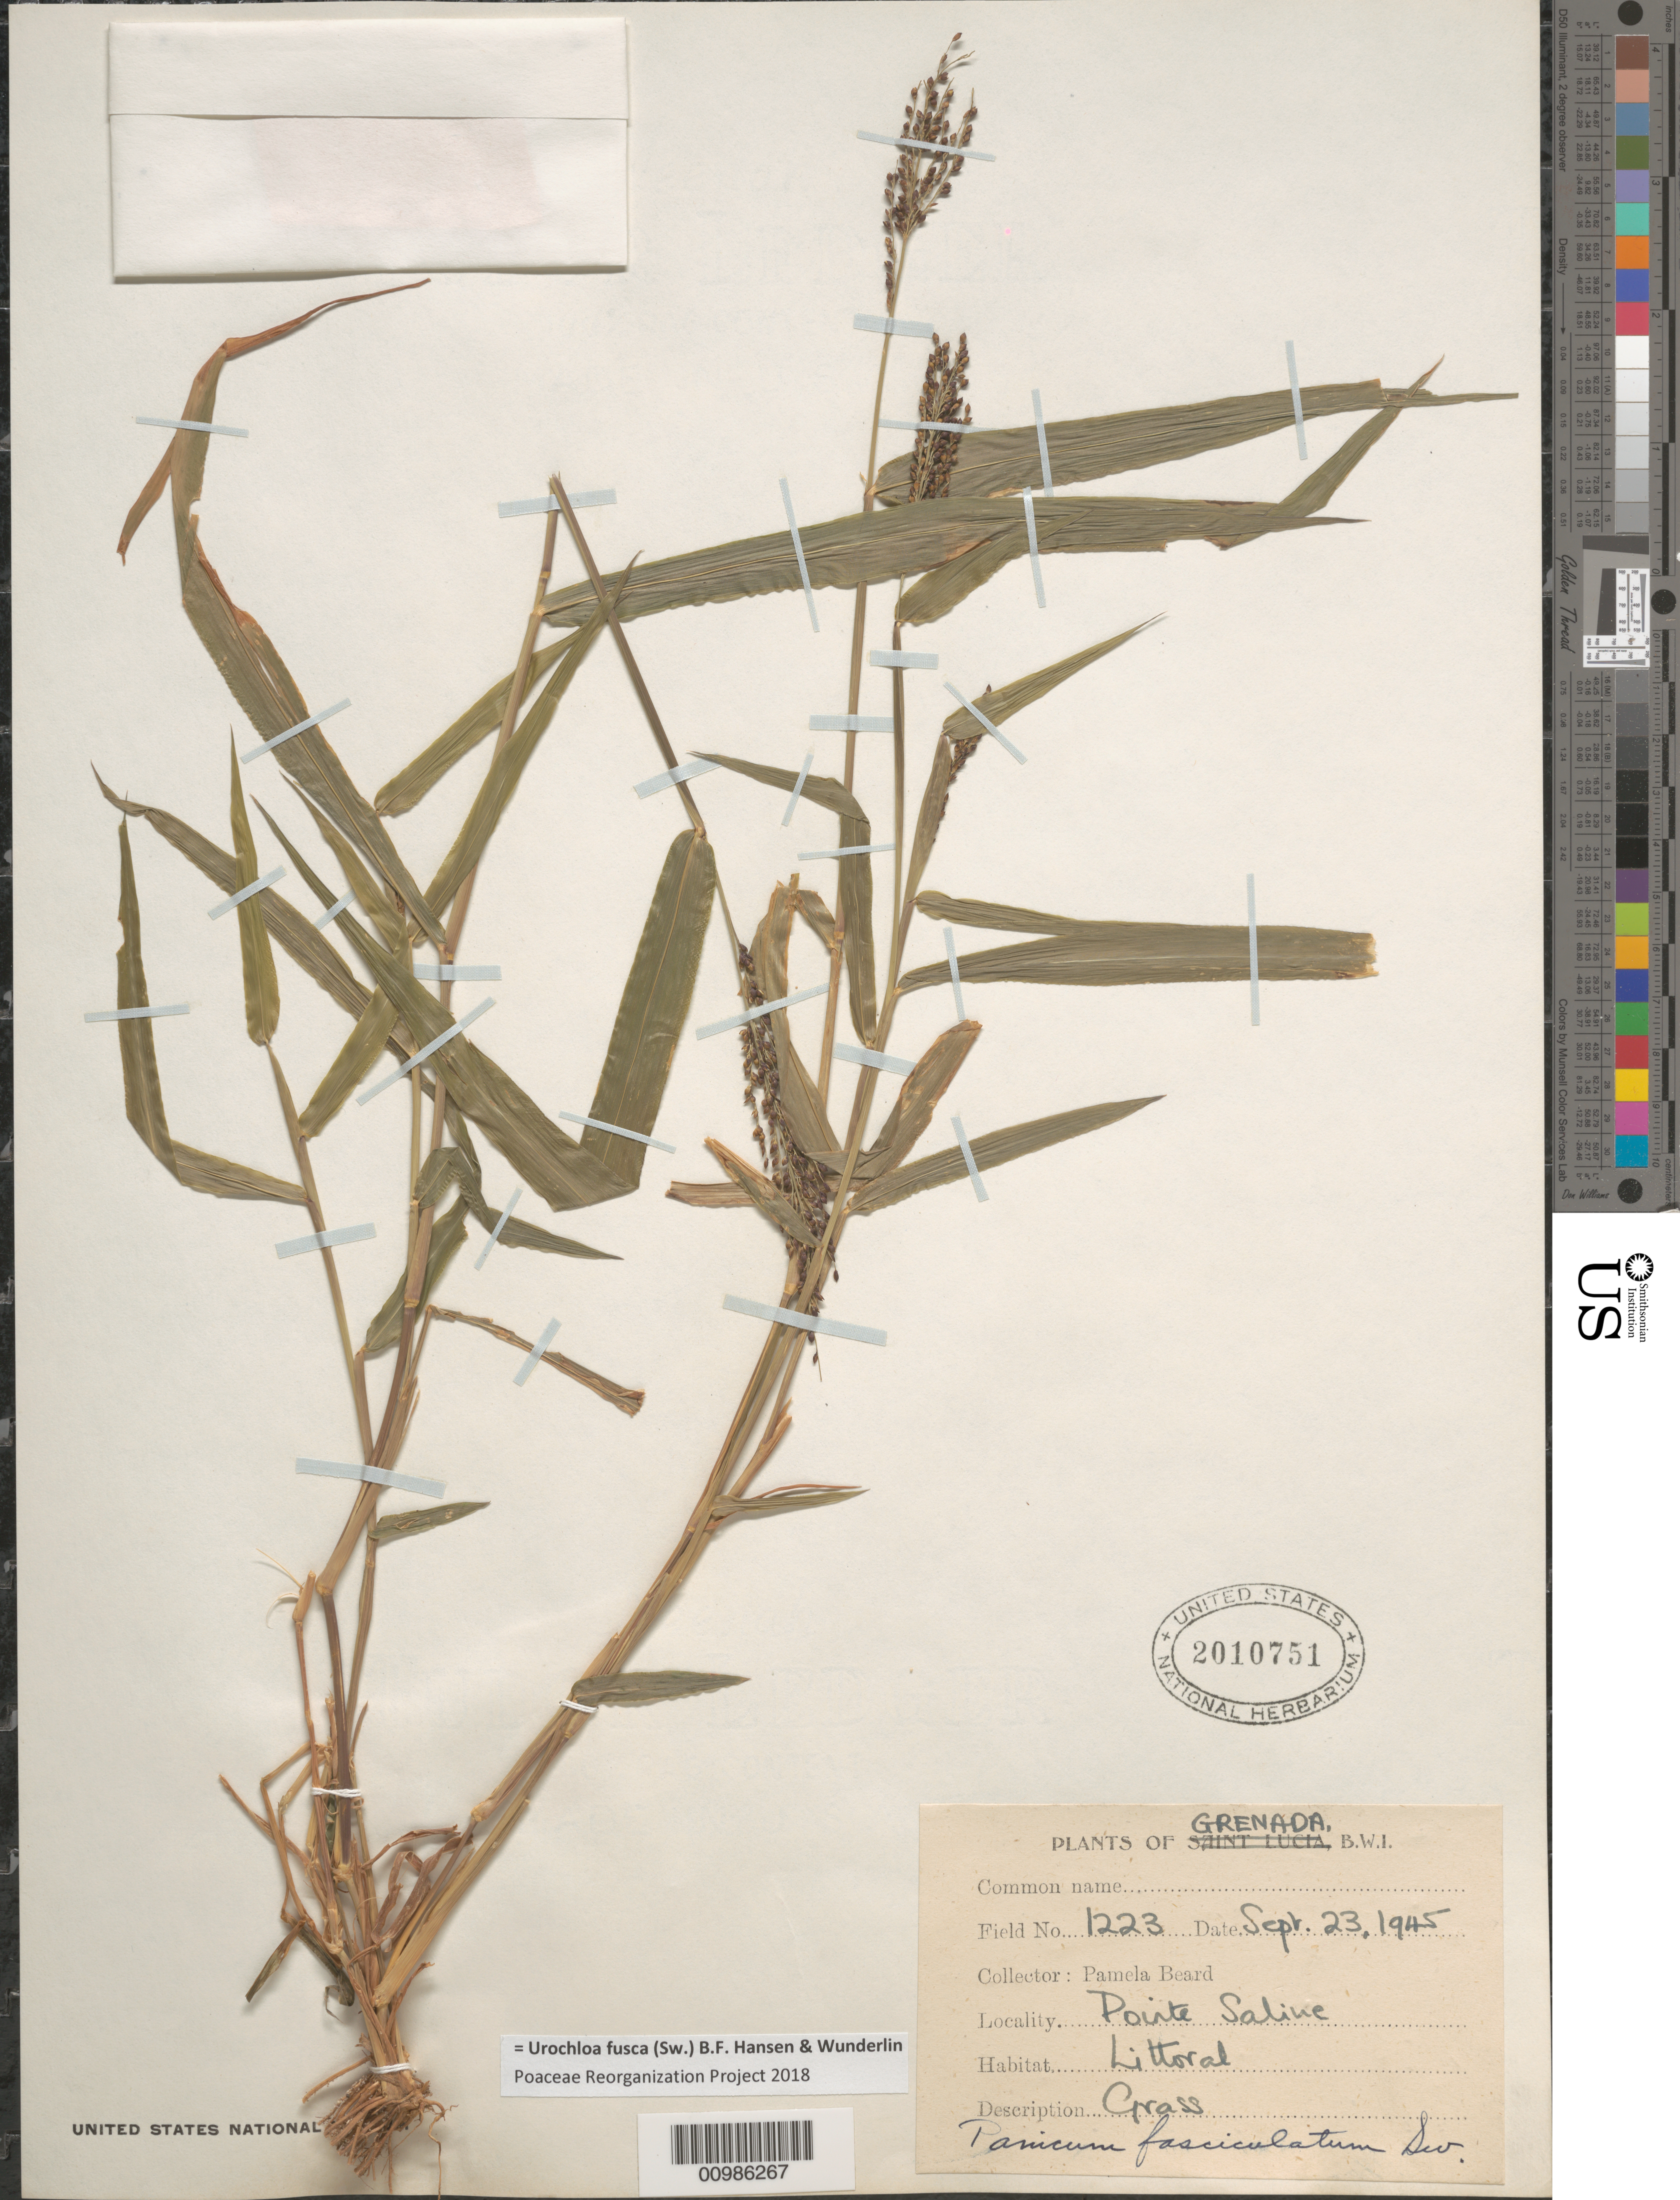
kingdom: Plantae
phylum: Tracheophyta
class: Liliopsida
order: Poales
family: Poaceae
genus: Brachiaria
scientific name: Brachiaria fasciculata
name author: (Sw.) Parodi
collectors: P. Beard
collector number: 1223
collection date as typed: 23 Sep 1945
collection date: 1945-09-23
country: Grenada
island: Grenada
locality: Pointe Saline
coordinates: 0 N, 0 E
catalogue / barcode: US 2010751